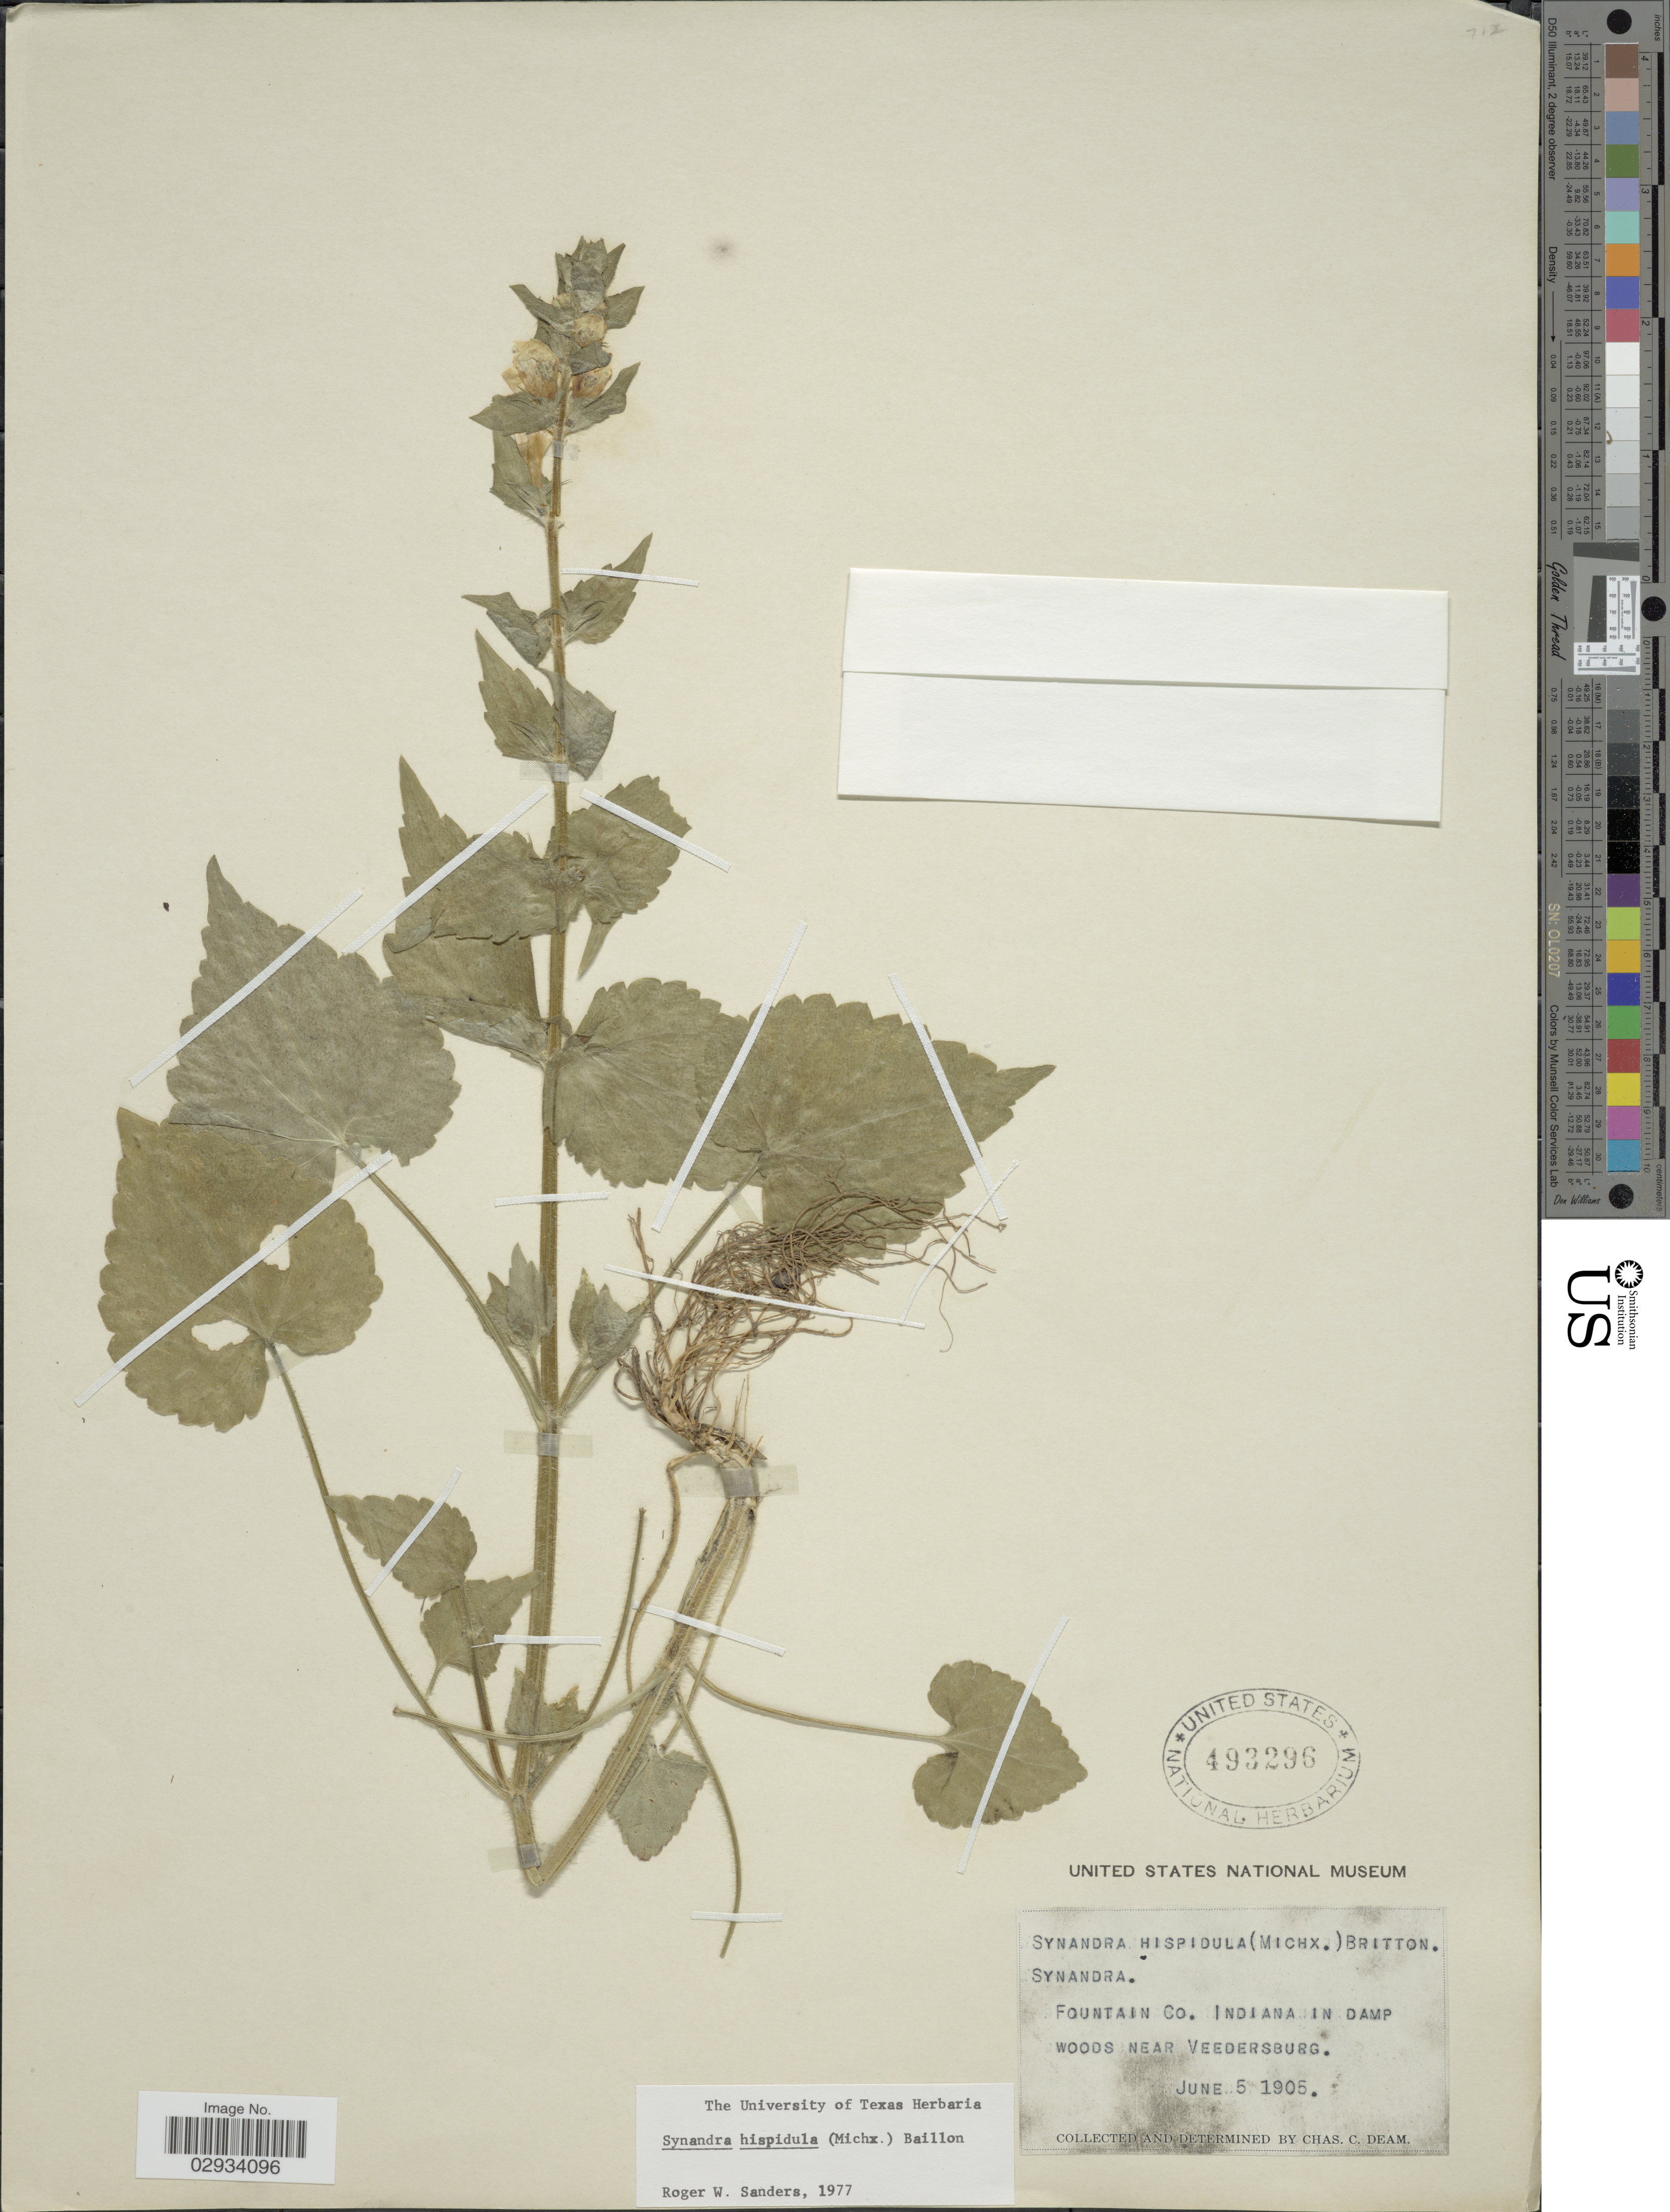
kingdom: Plantae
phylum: Tracheophyta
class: Magnoliopsida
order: Lamiales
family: Lamiaceae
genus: Synandra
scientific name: Synandra hispidula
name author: (Michx.) Baill.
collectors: C. C. Deam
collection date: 1905-06-05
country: United States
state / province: Indiana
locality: Fountain Co, in damp woods near Veedersburg.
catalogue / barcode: US 493296